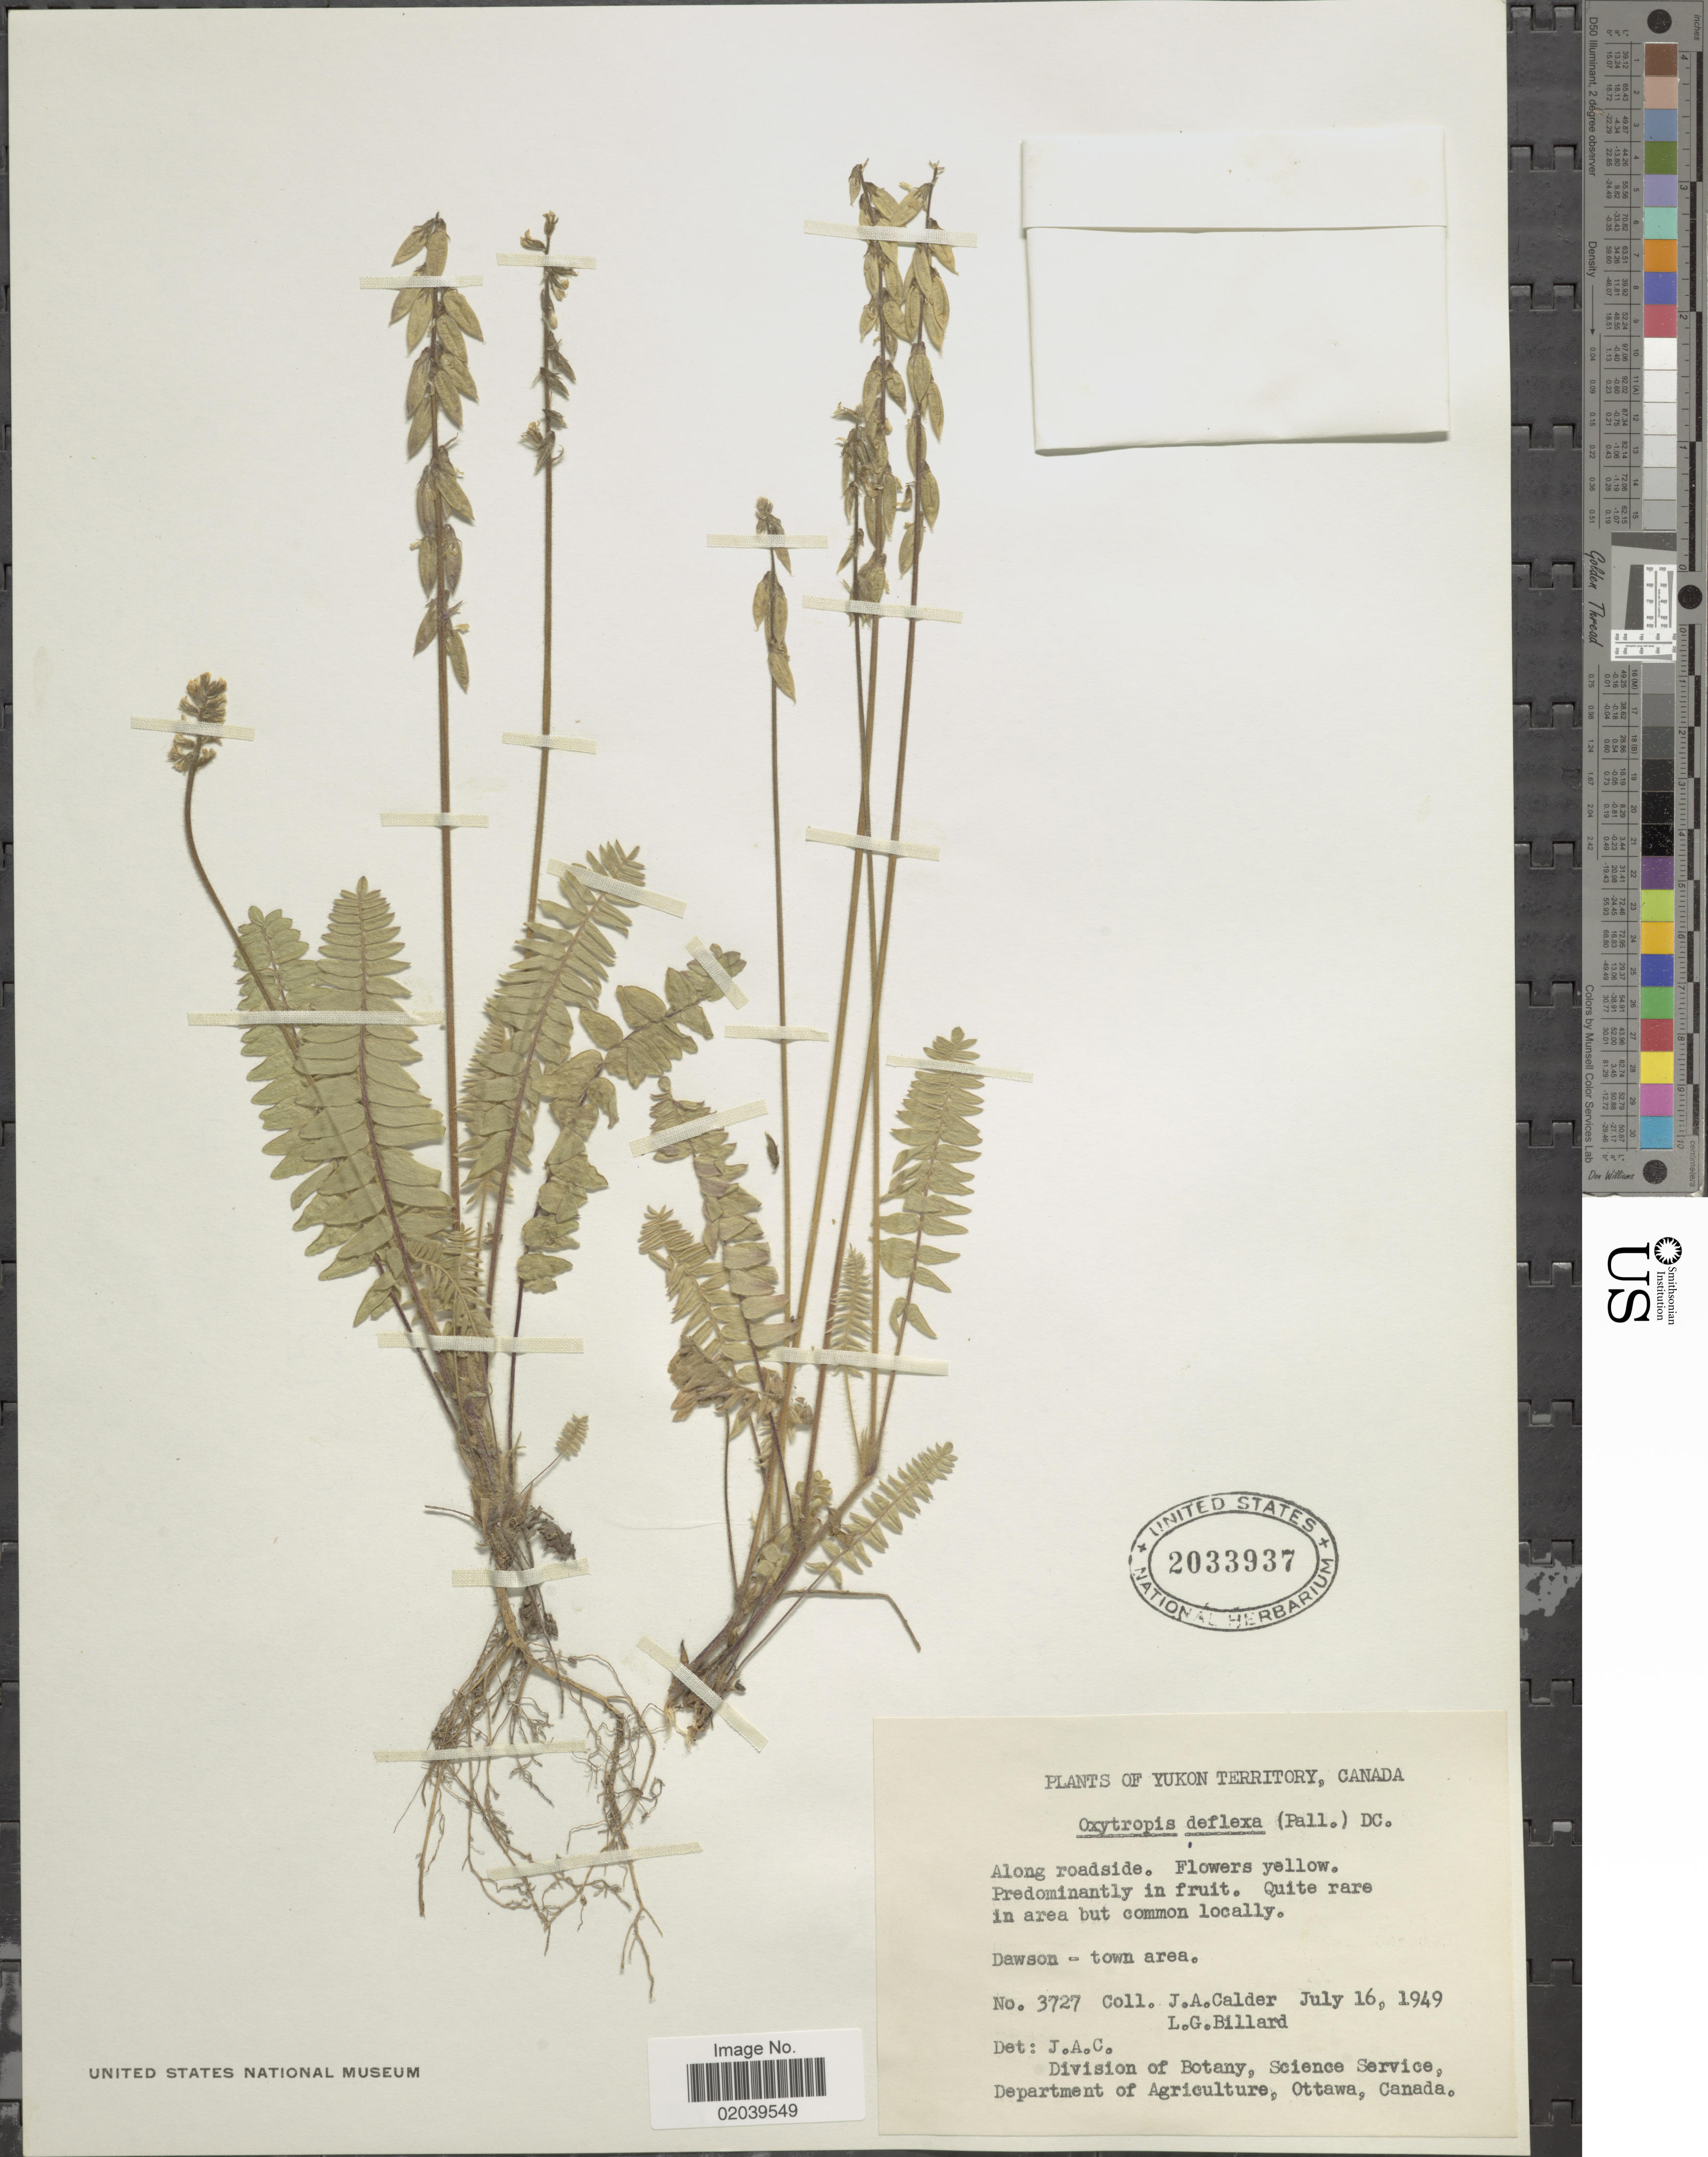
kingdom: Plantae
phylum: Tracheophyta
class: Magnoliopsida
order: Fabales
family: Fabaceae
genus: Oxytropis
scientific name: Oxytropis deflexa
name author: (Pall.) DC.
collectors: J. A. Calder & L. Billard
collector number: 3727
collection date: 1949-07-16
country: Canada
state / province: Yukon Territory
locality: Yukon Territory, Canada, Along roadside,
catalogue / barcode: US 2033937